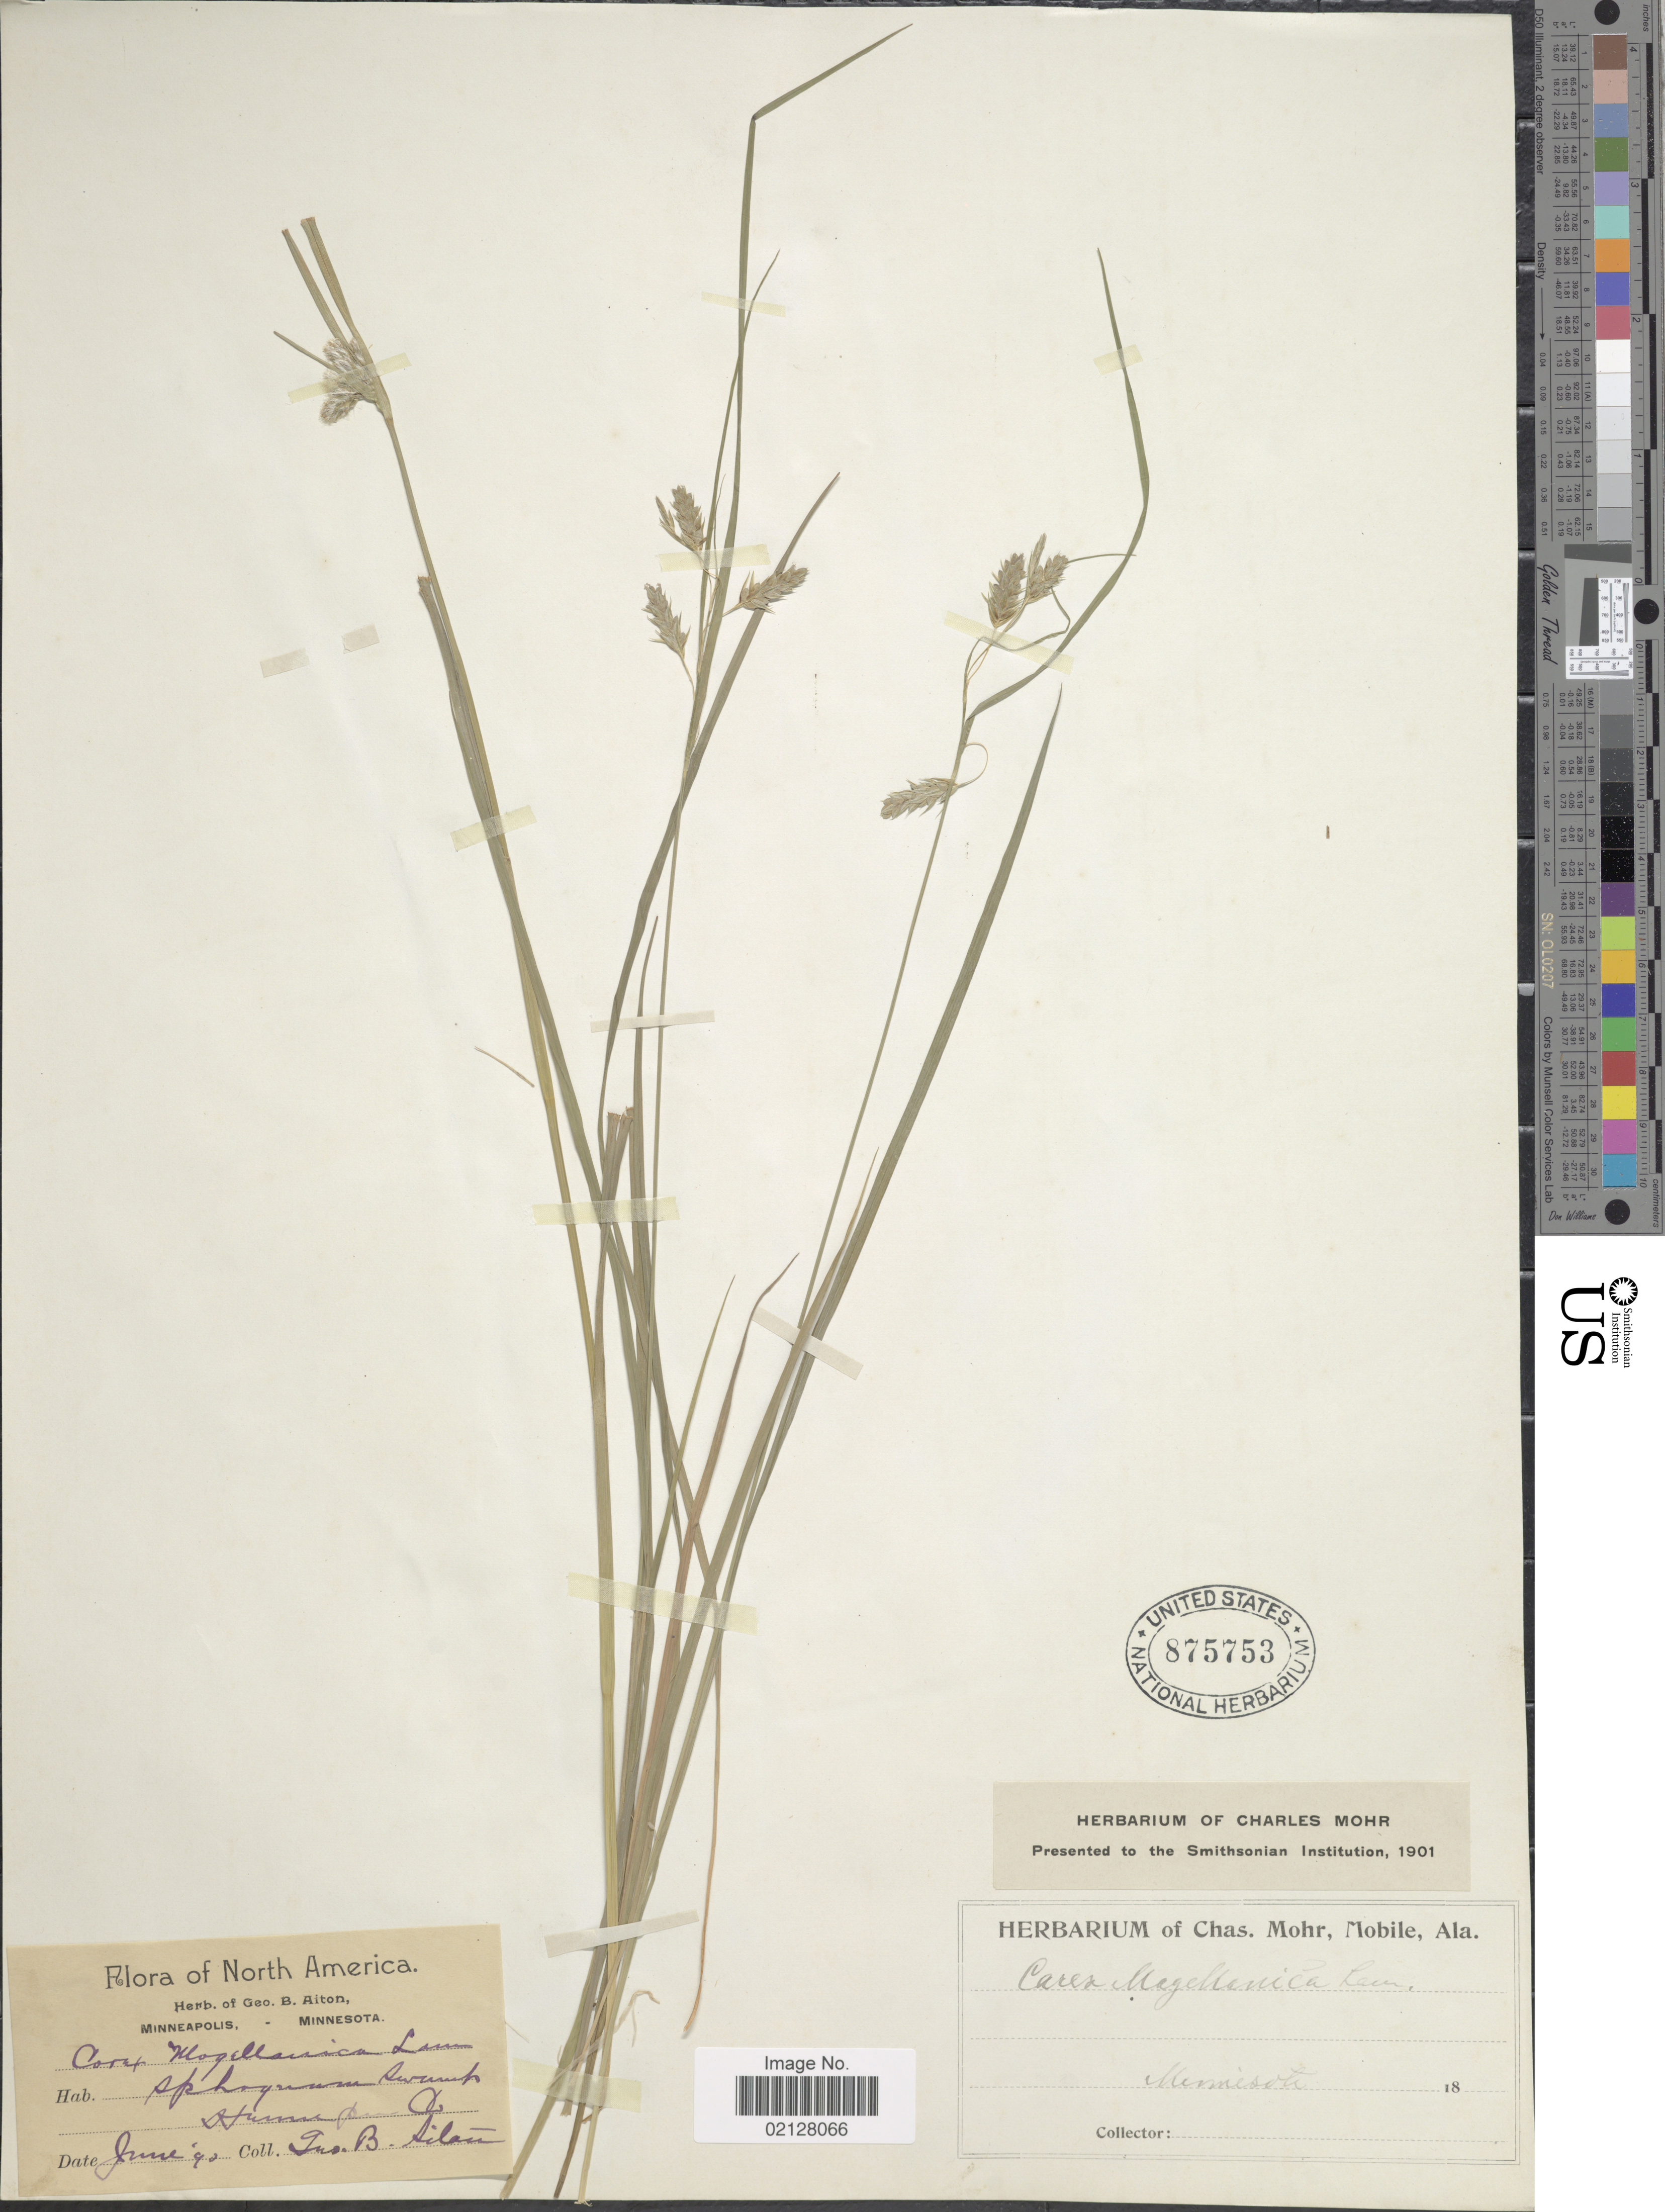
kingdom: Plantae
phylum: Tracheophyta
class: Liliopsida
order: Poales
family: Cyperaceae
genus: Carex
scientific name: Carex magellanica subsp. irrigua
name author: (Wahlenb.) Hiitonen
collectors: G. B. Aiton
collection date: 1890-06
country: United States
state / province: Minnesota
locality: Hennepin Co.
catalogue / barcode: US 875753